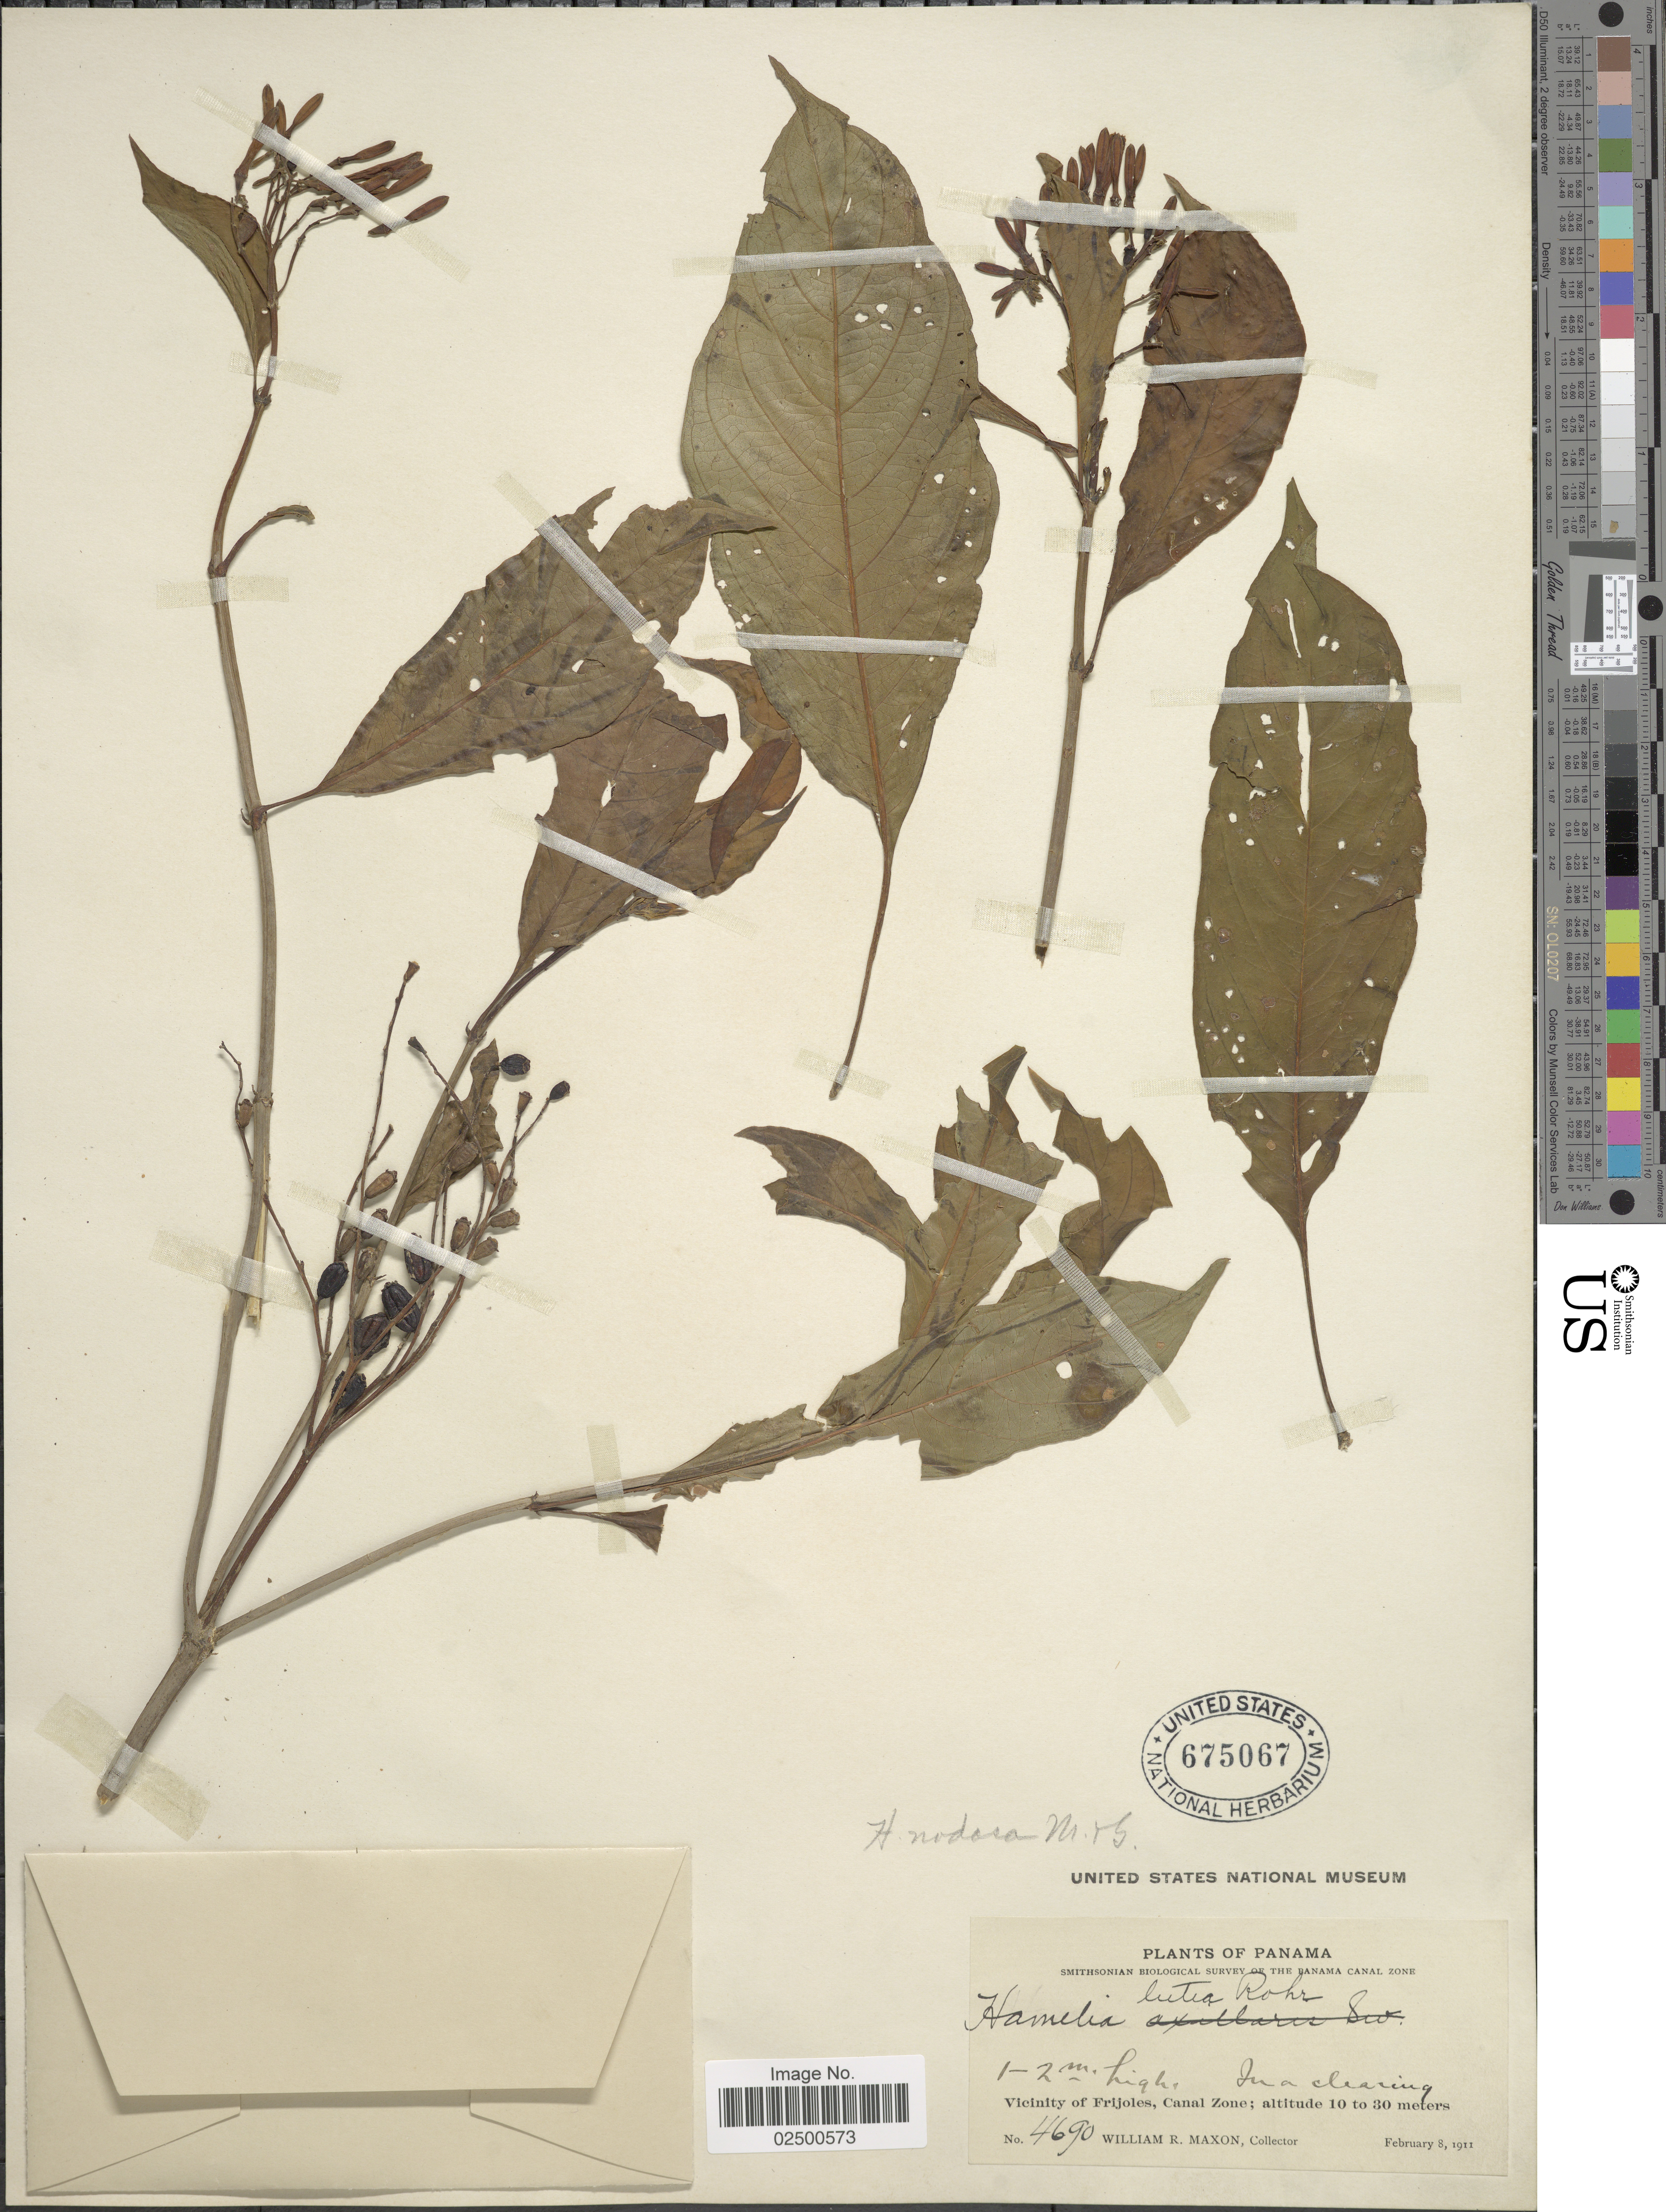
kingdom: Plantae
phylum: Tracheophyta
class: Magnoliopsida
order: Gentianales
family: Rubiaceae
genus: Hamelia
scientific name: Hamelia nodosa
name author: M. Martens & Galeotti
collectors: W. R. Maxon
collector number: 4690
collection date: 1911-02-08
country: Panama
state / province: Colón / Panamá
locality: Vicinity of Frijoles, Canal Zone.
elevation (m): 10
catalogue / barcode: US 675067